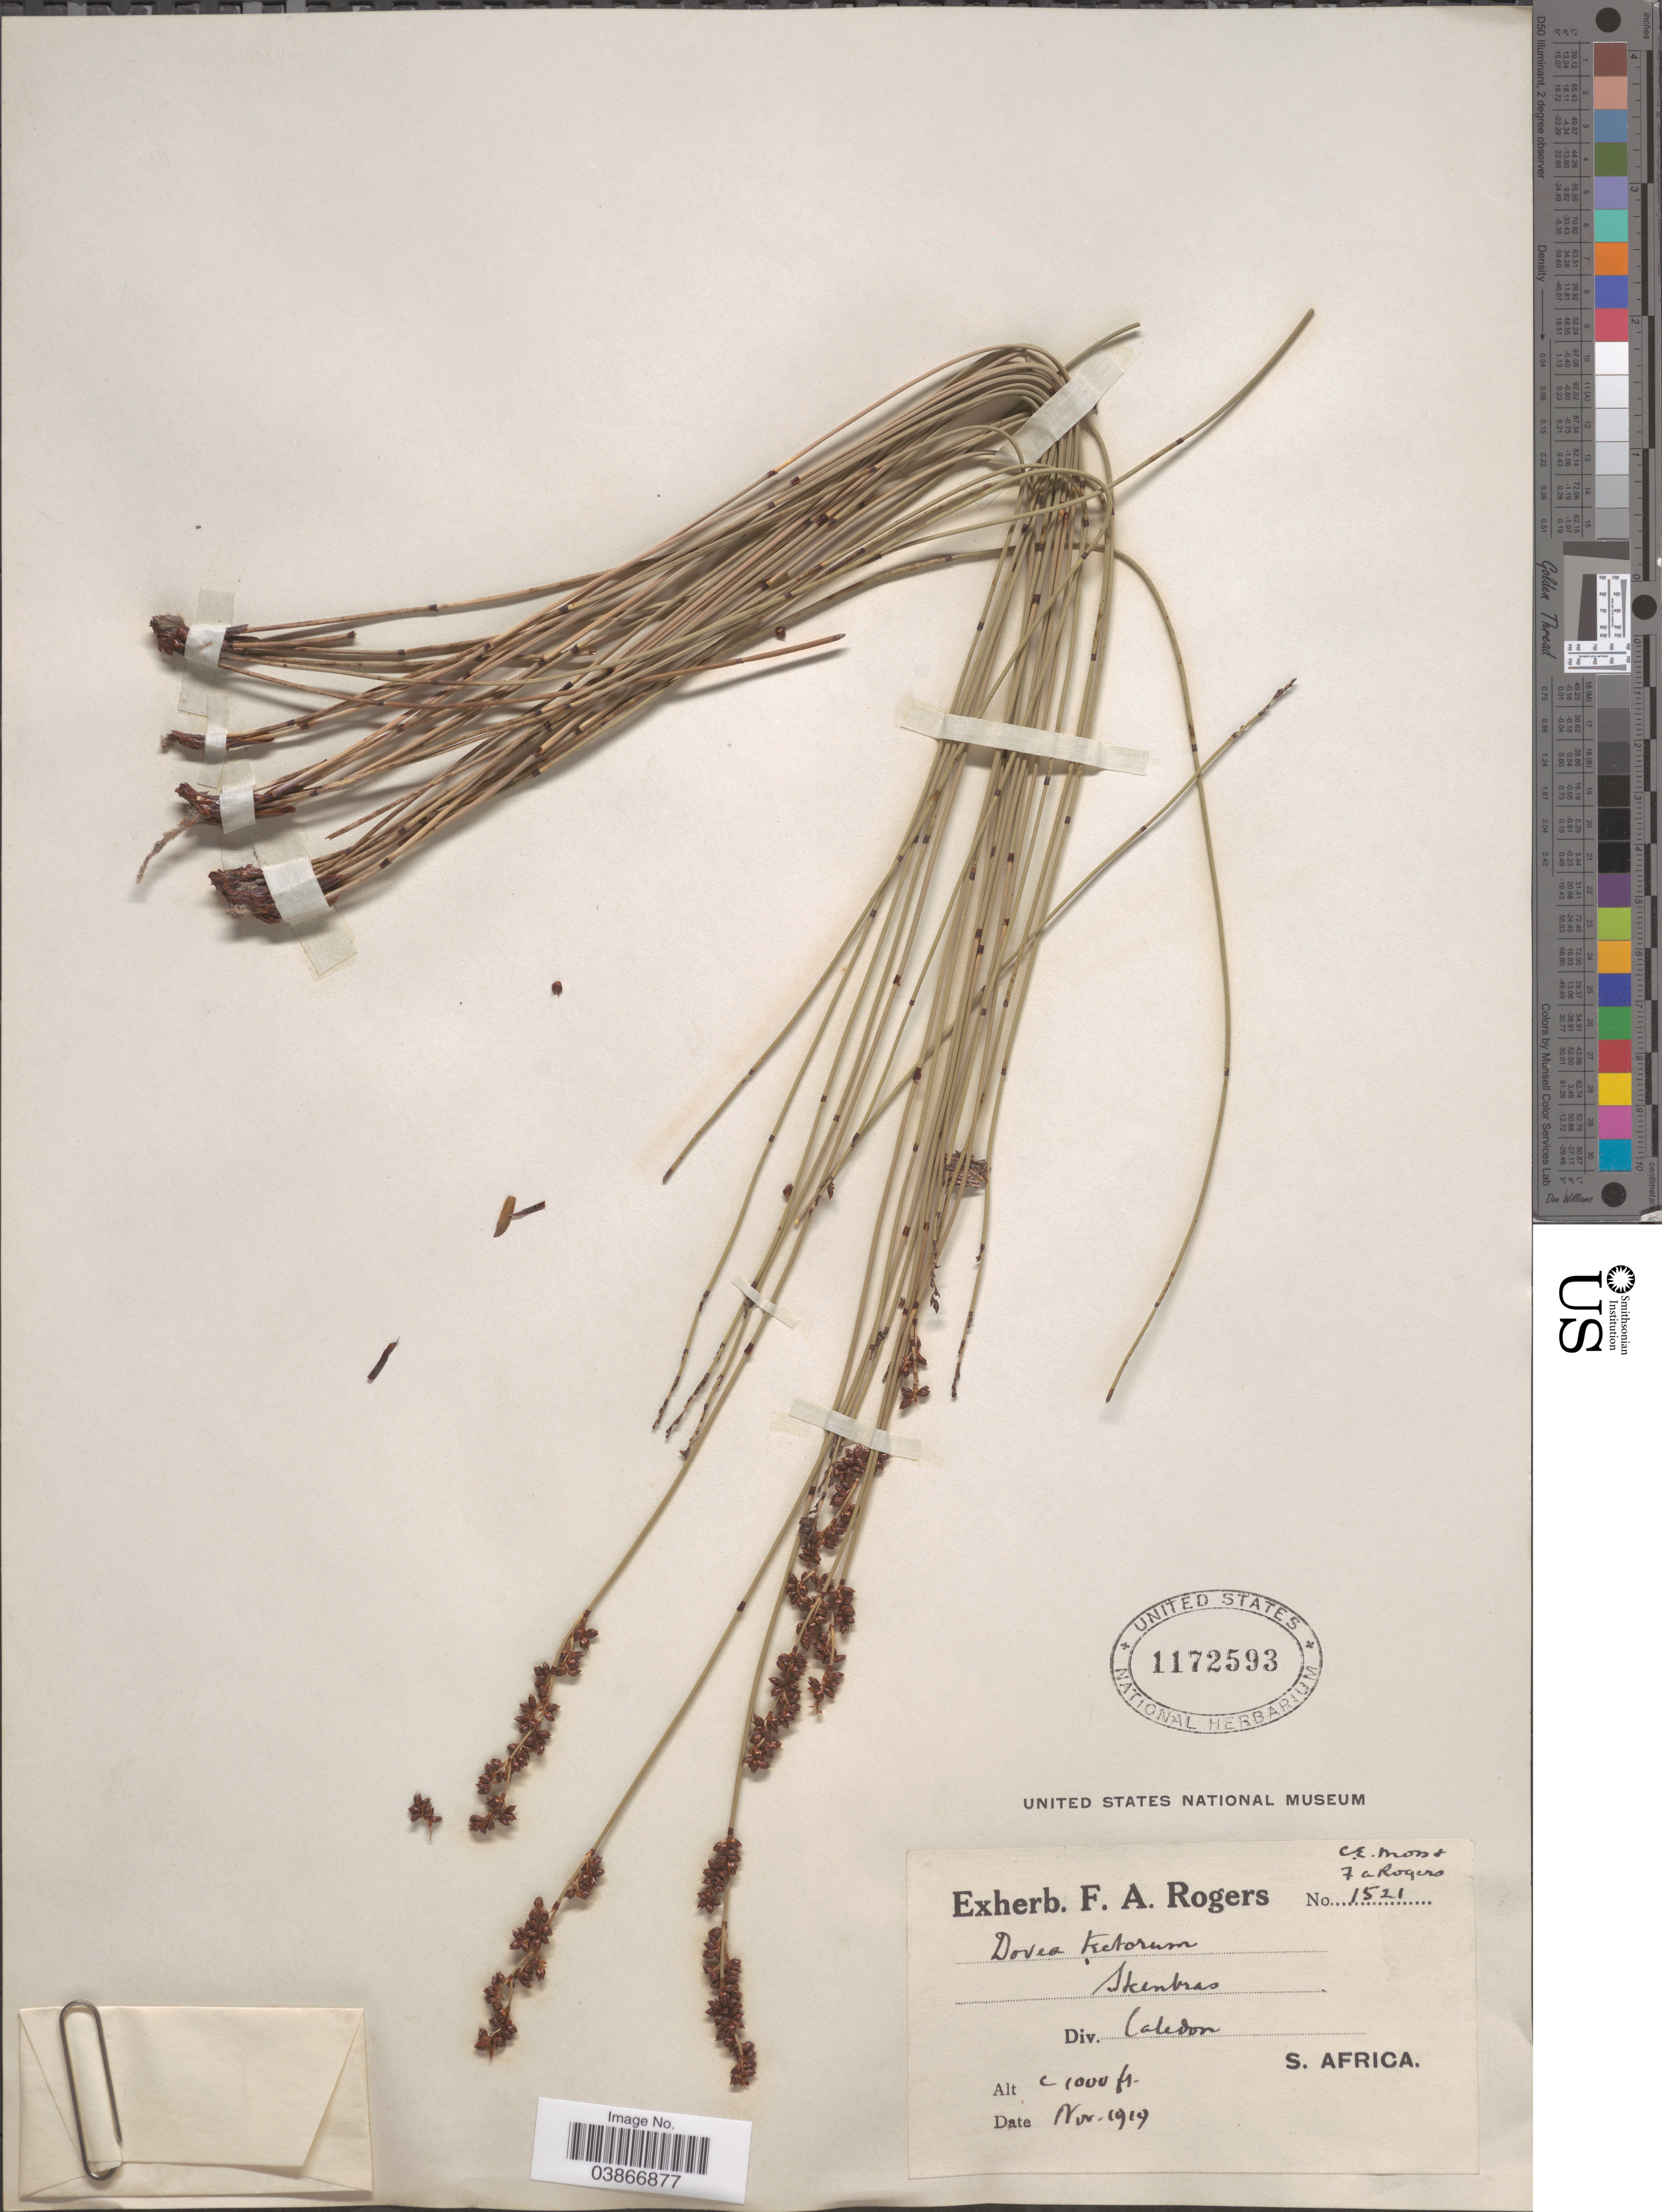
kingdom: Plantae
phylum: Tracheophyta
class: Liliopsida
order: Poales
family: Restionaceae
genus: Elegia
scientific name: Elegia tectorum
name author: (L. f.) Moline & H.P. Linder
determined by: Strong, Mark T., (BOT), Smithsonian Institution - National Museum of Natural History (UNITED STATES)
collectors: C. E. Moss & F. A. Rogers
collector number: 1521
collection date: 1919-11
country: South Africa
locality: Div. Caledon. S. Africa.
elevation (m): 305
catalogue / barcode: US 1172593